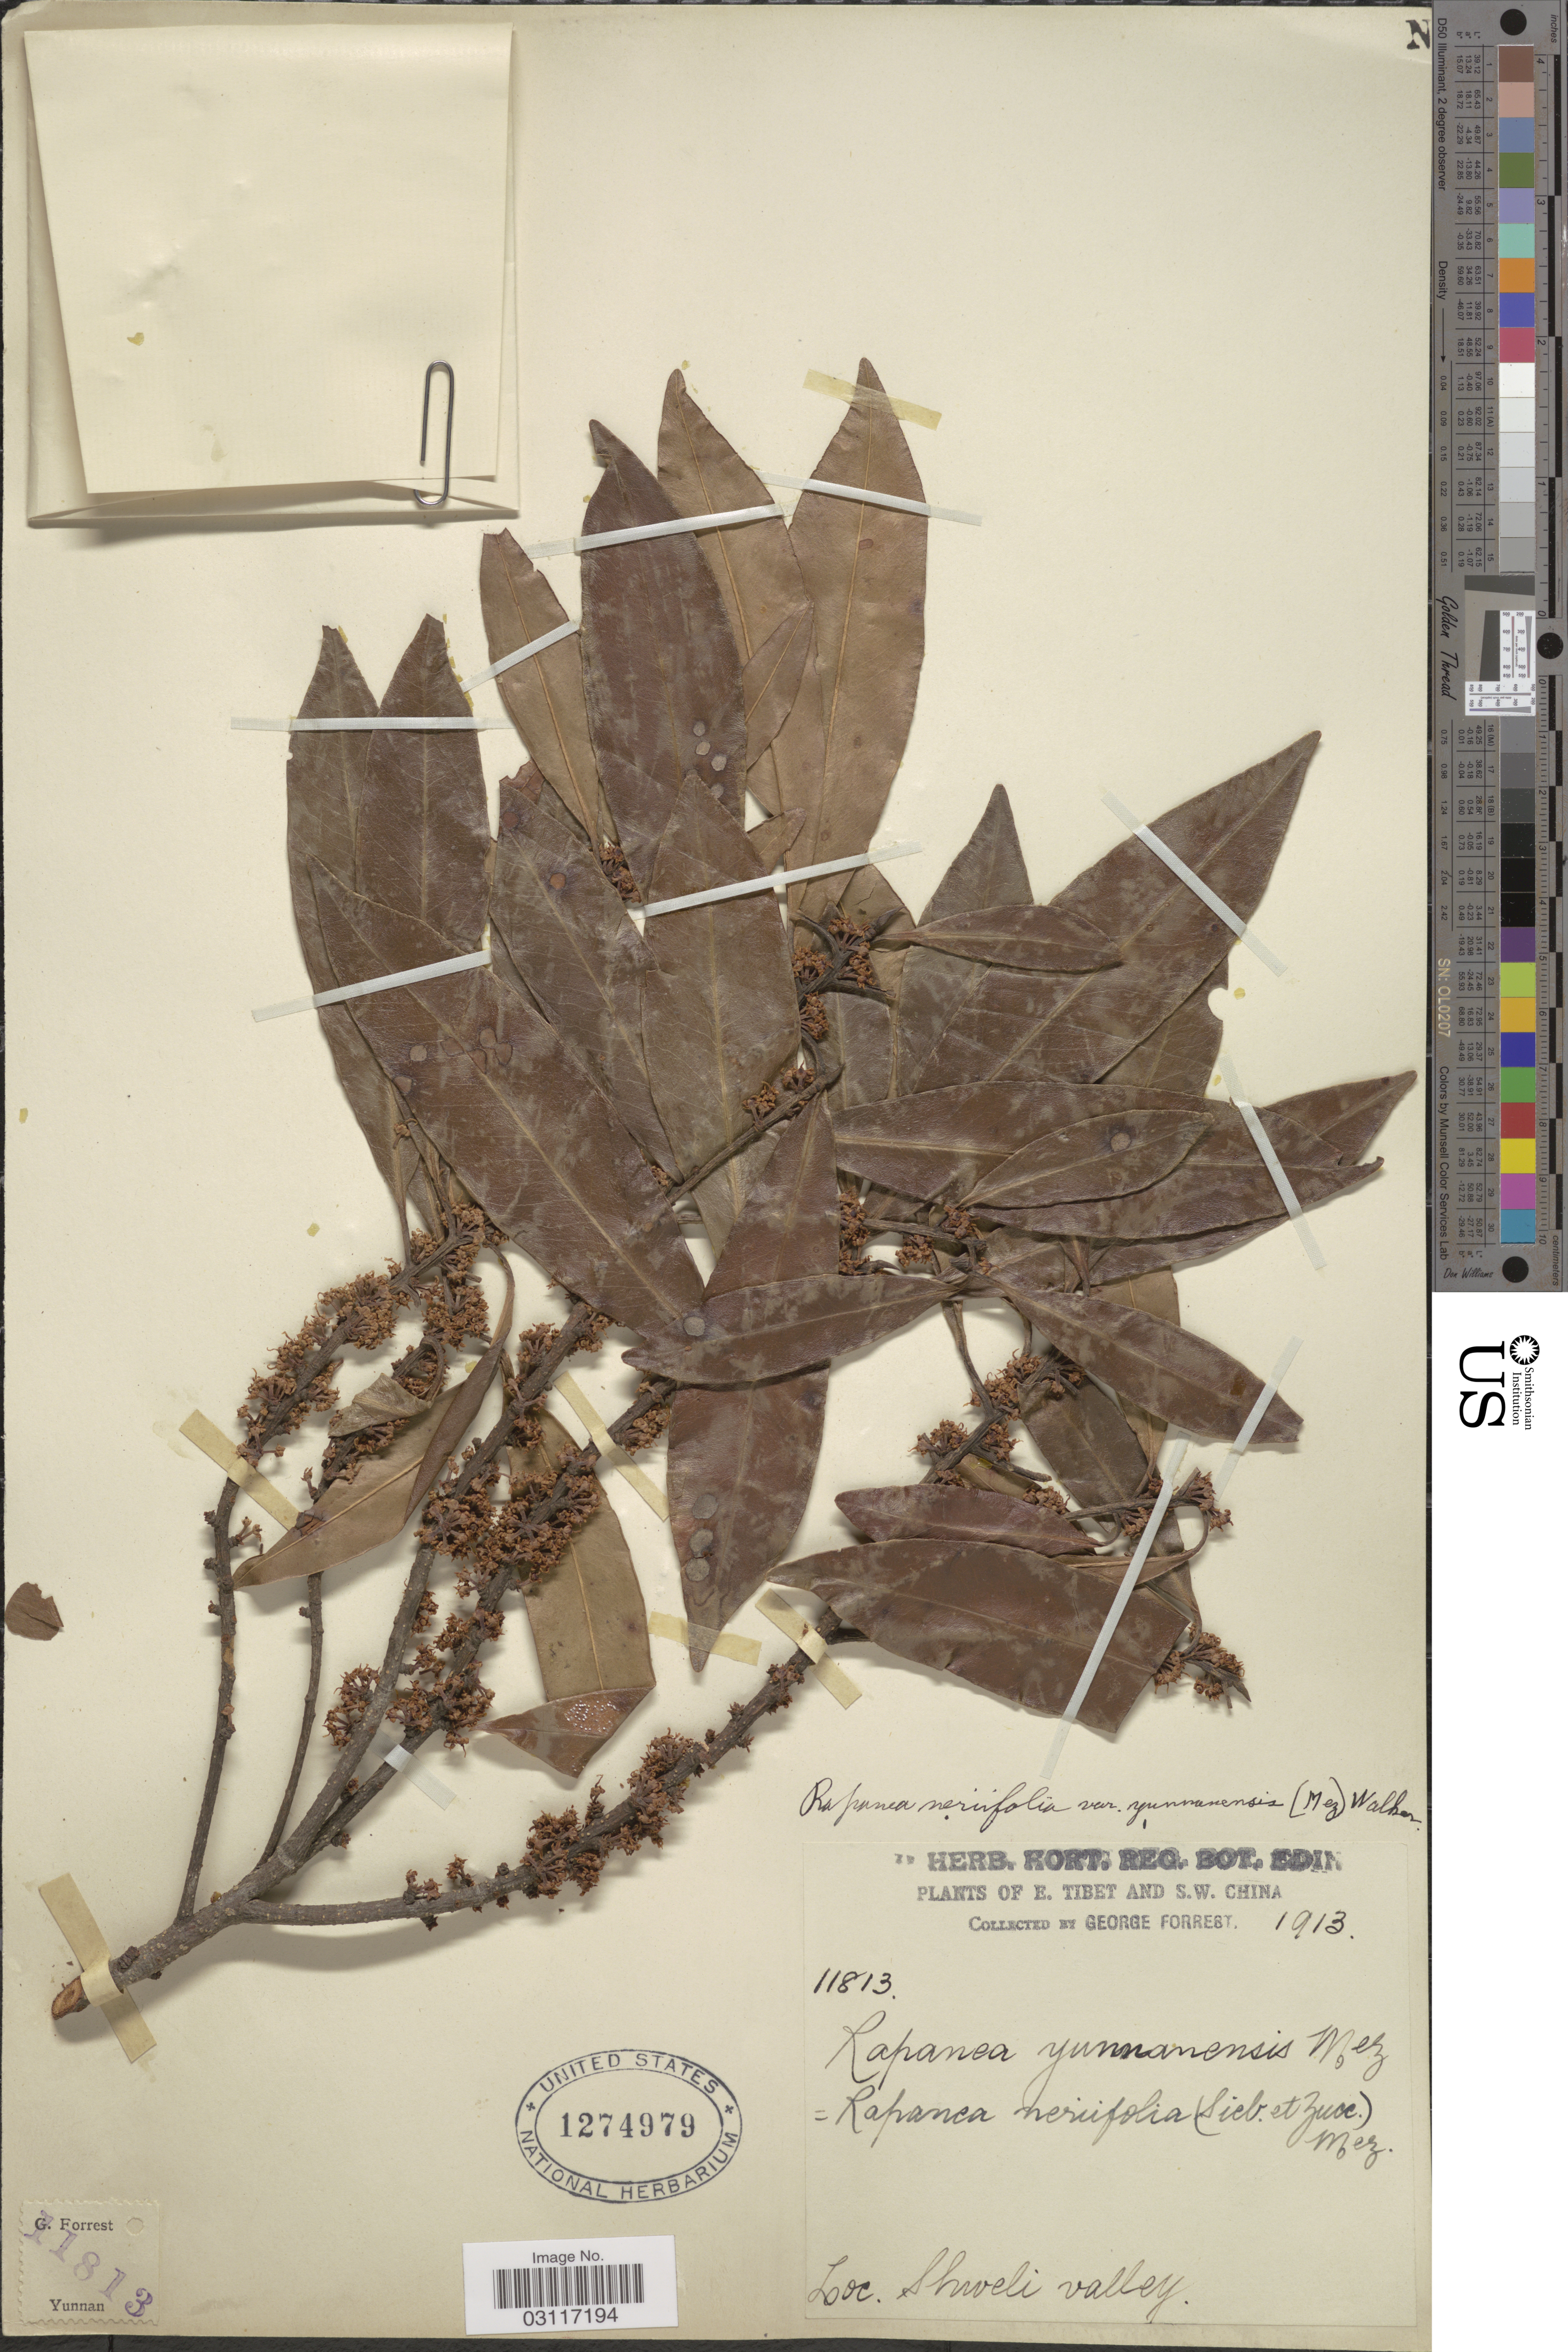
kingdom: Plantae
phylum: Tracheophyta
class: Magnoliopsida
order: Ericales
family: Primulaceae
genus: Myrsine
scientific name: Myrsine seguinii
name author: H. Lév.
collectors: G. Forrest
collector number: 11813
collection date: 1913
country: China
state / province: Yunnan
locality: E. Tibet and S.W. China. Shweli valley. Yunnan [unsure placement]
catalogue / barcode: US 1274979